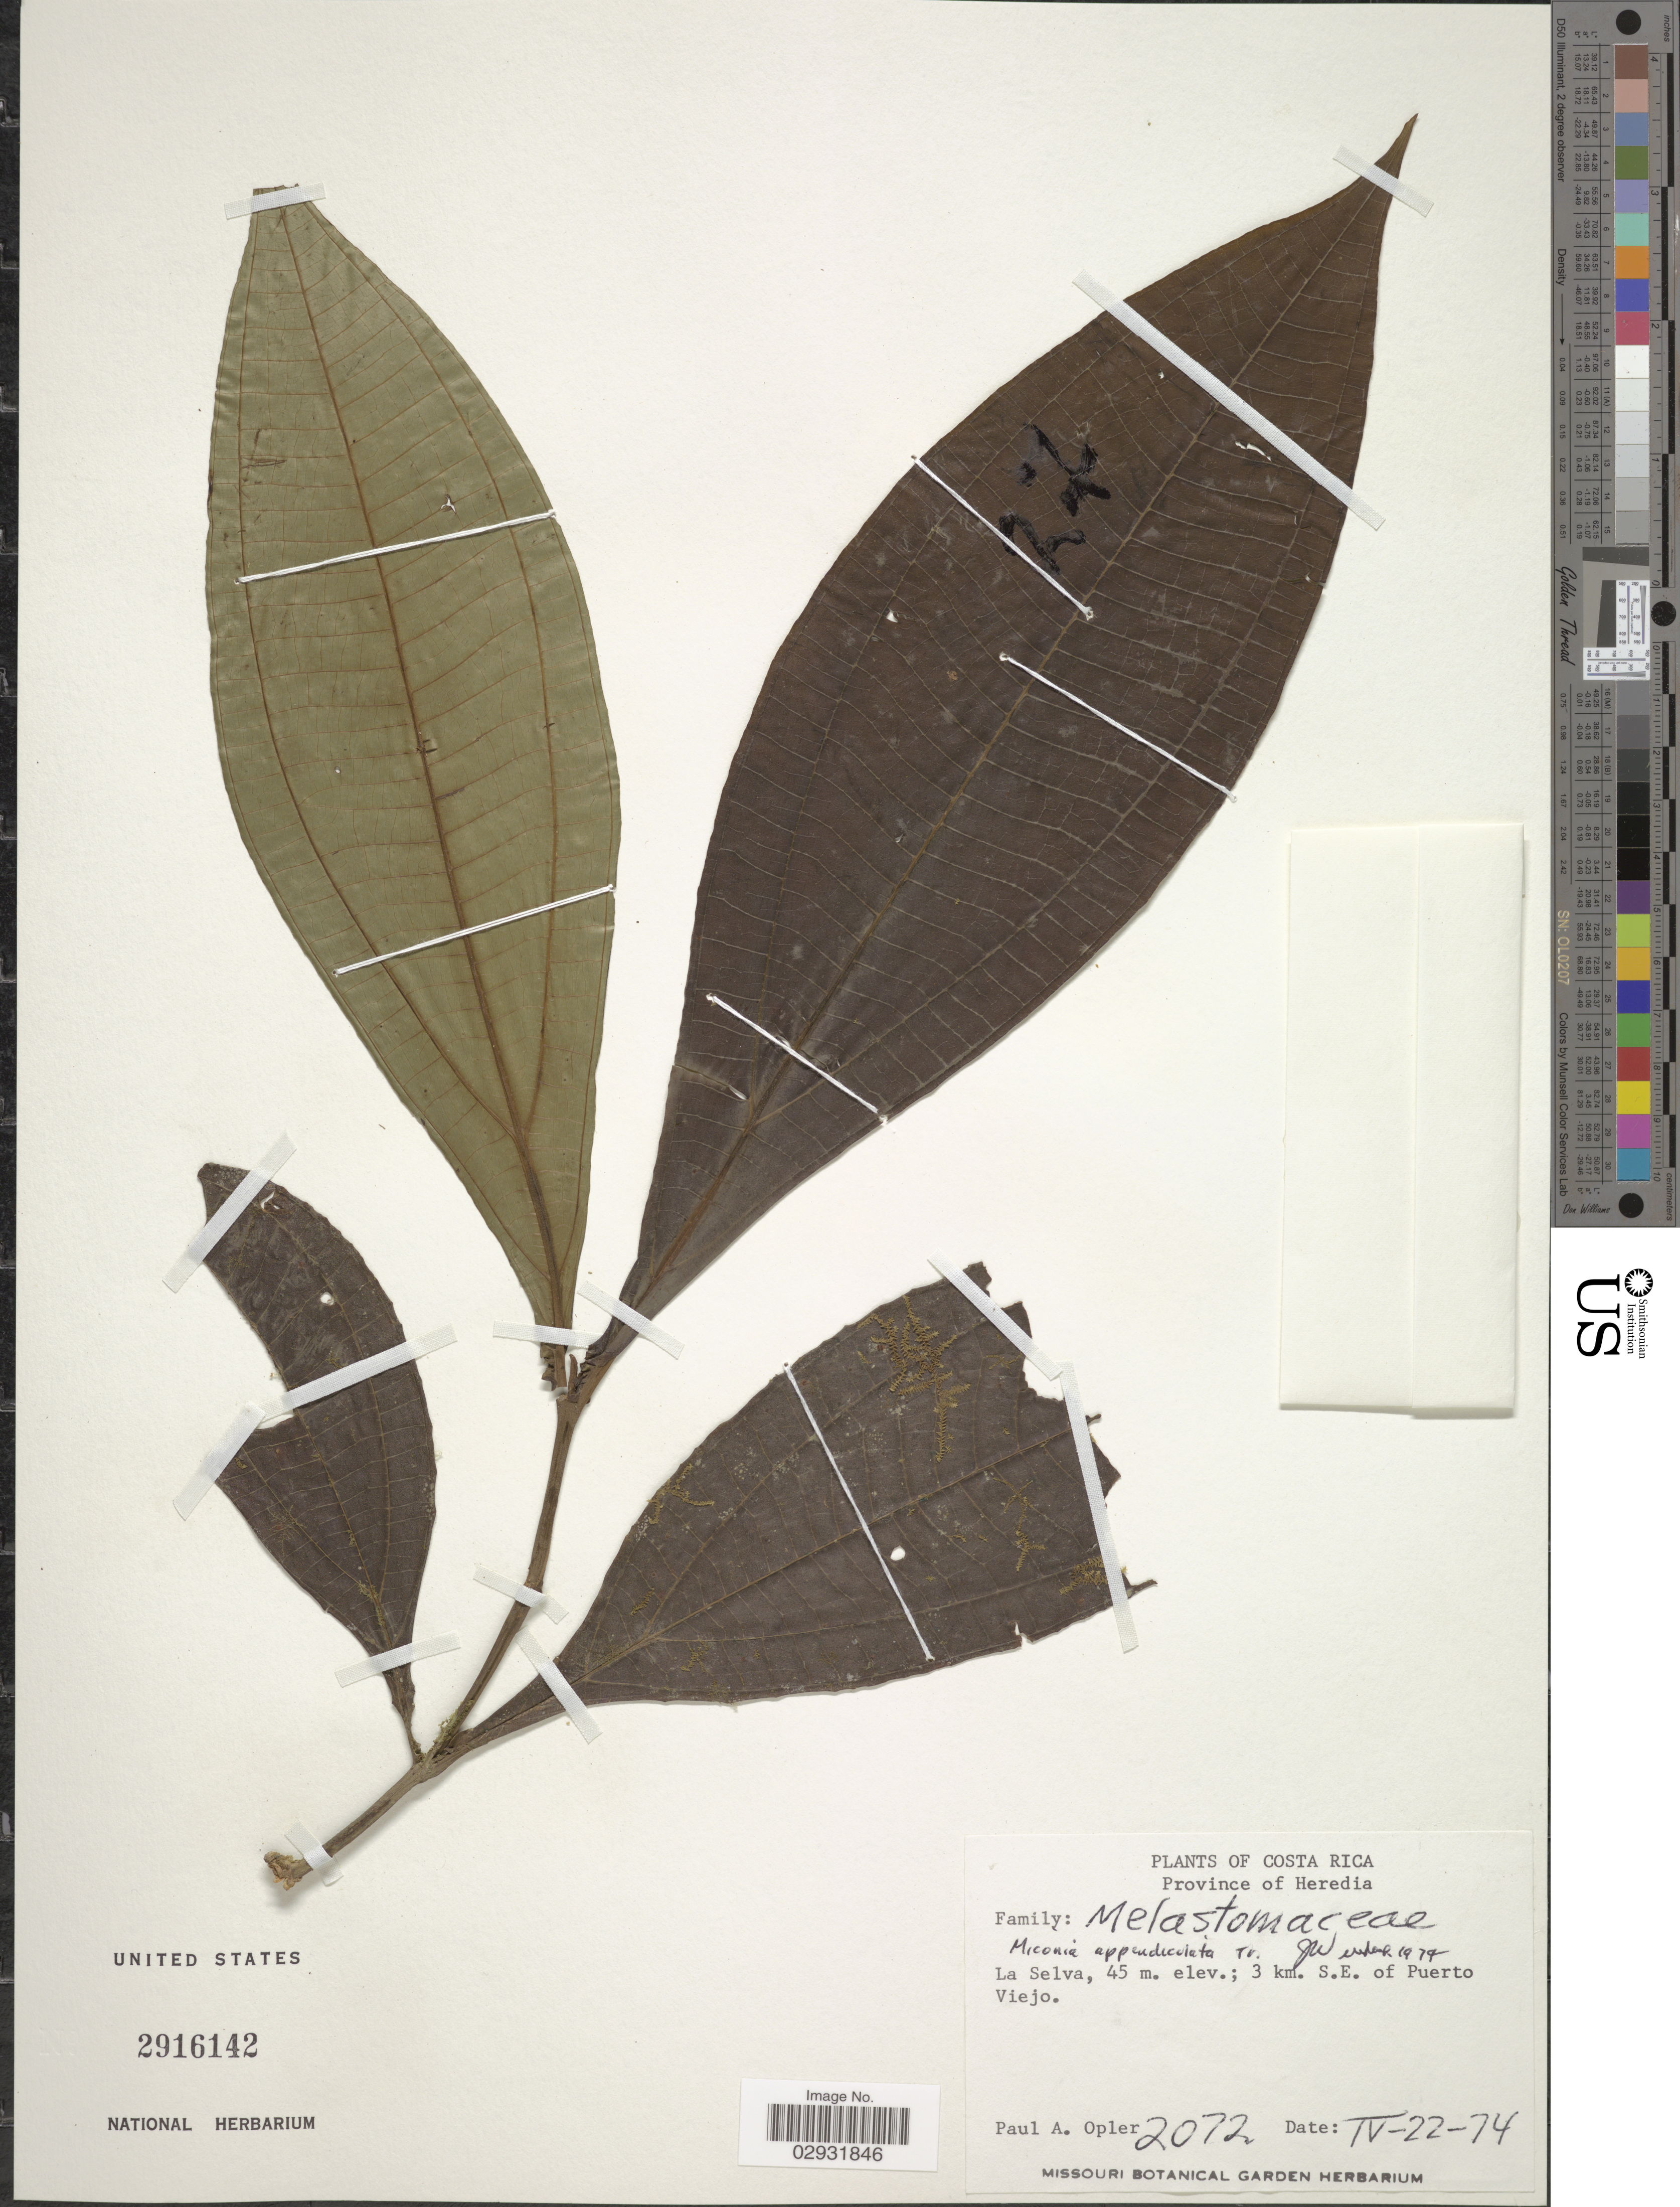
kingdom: Plantae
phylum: Tracheophyta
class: Magnoliopsida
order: Myrtales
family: Melastomataceae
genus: Miconia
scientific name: Miconia appendiculata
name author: Triana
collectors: P. Opler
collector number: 2072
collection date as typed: Transcribed d/m/y: 22/4/74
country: Costa Rica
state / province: Heredia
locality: Province of Heredia. La Selva; 3 km. S.E. of Puerto Viejo.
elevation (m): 45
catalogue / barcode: US 2916142